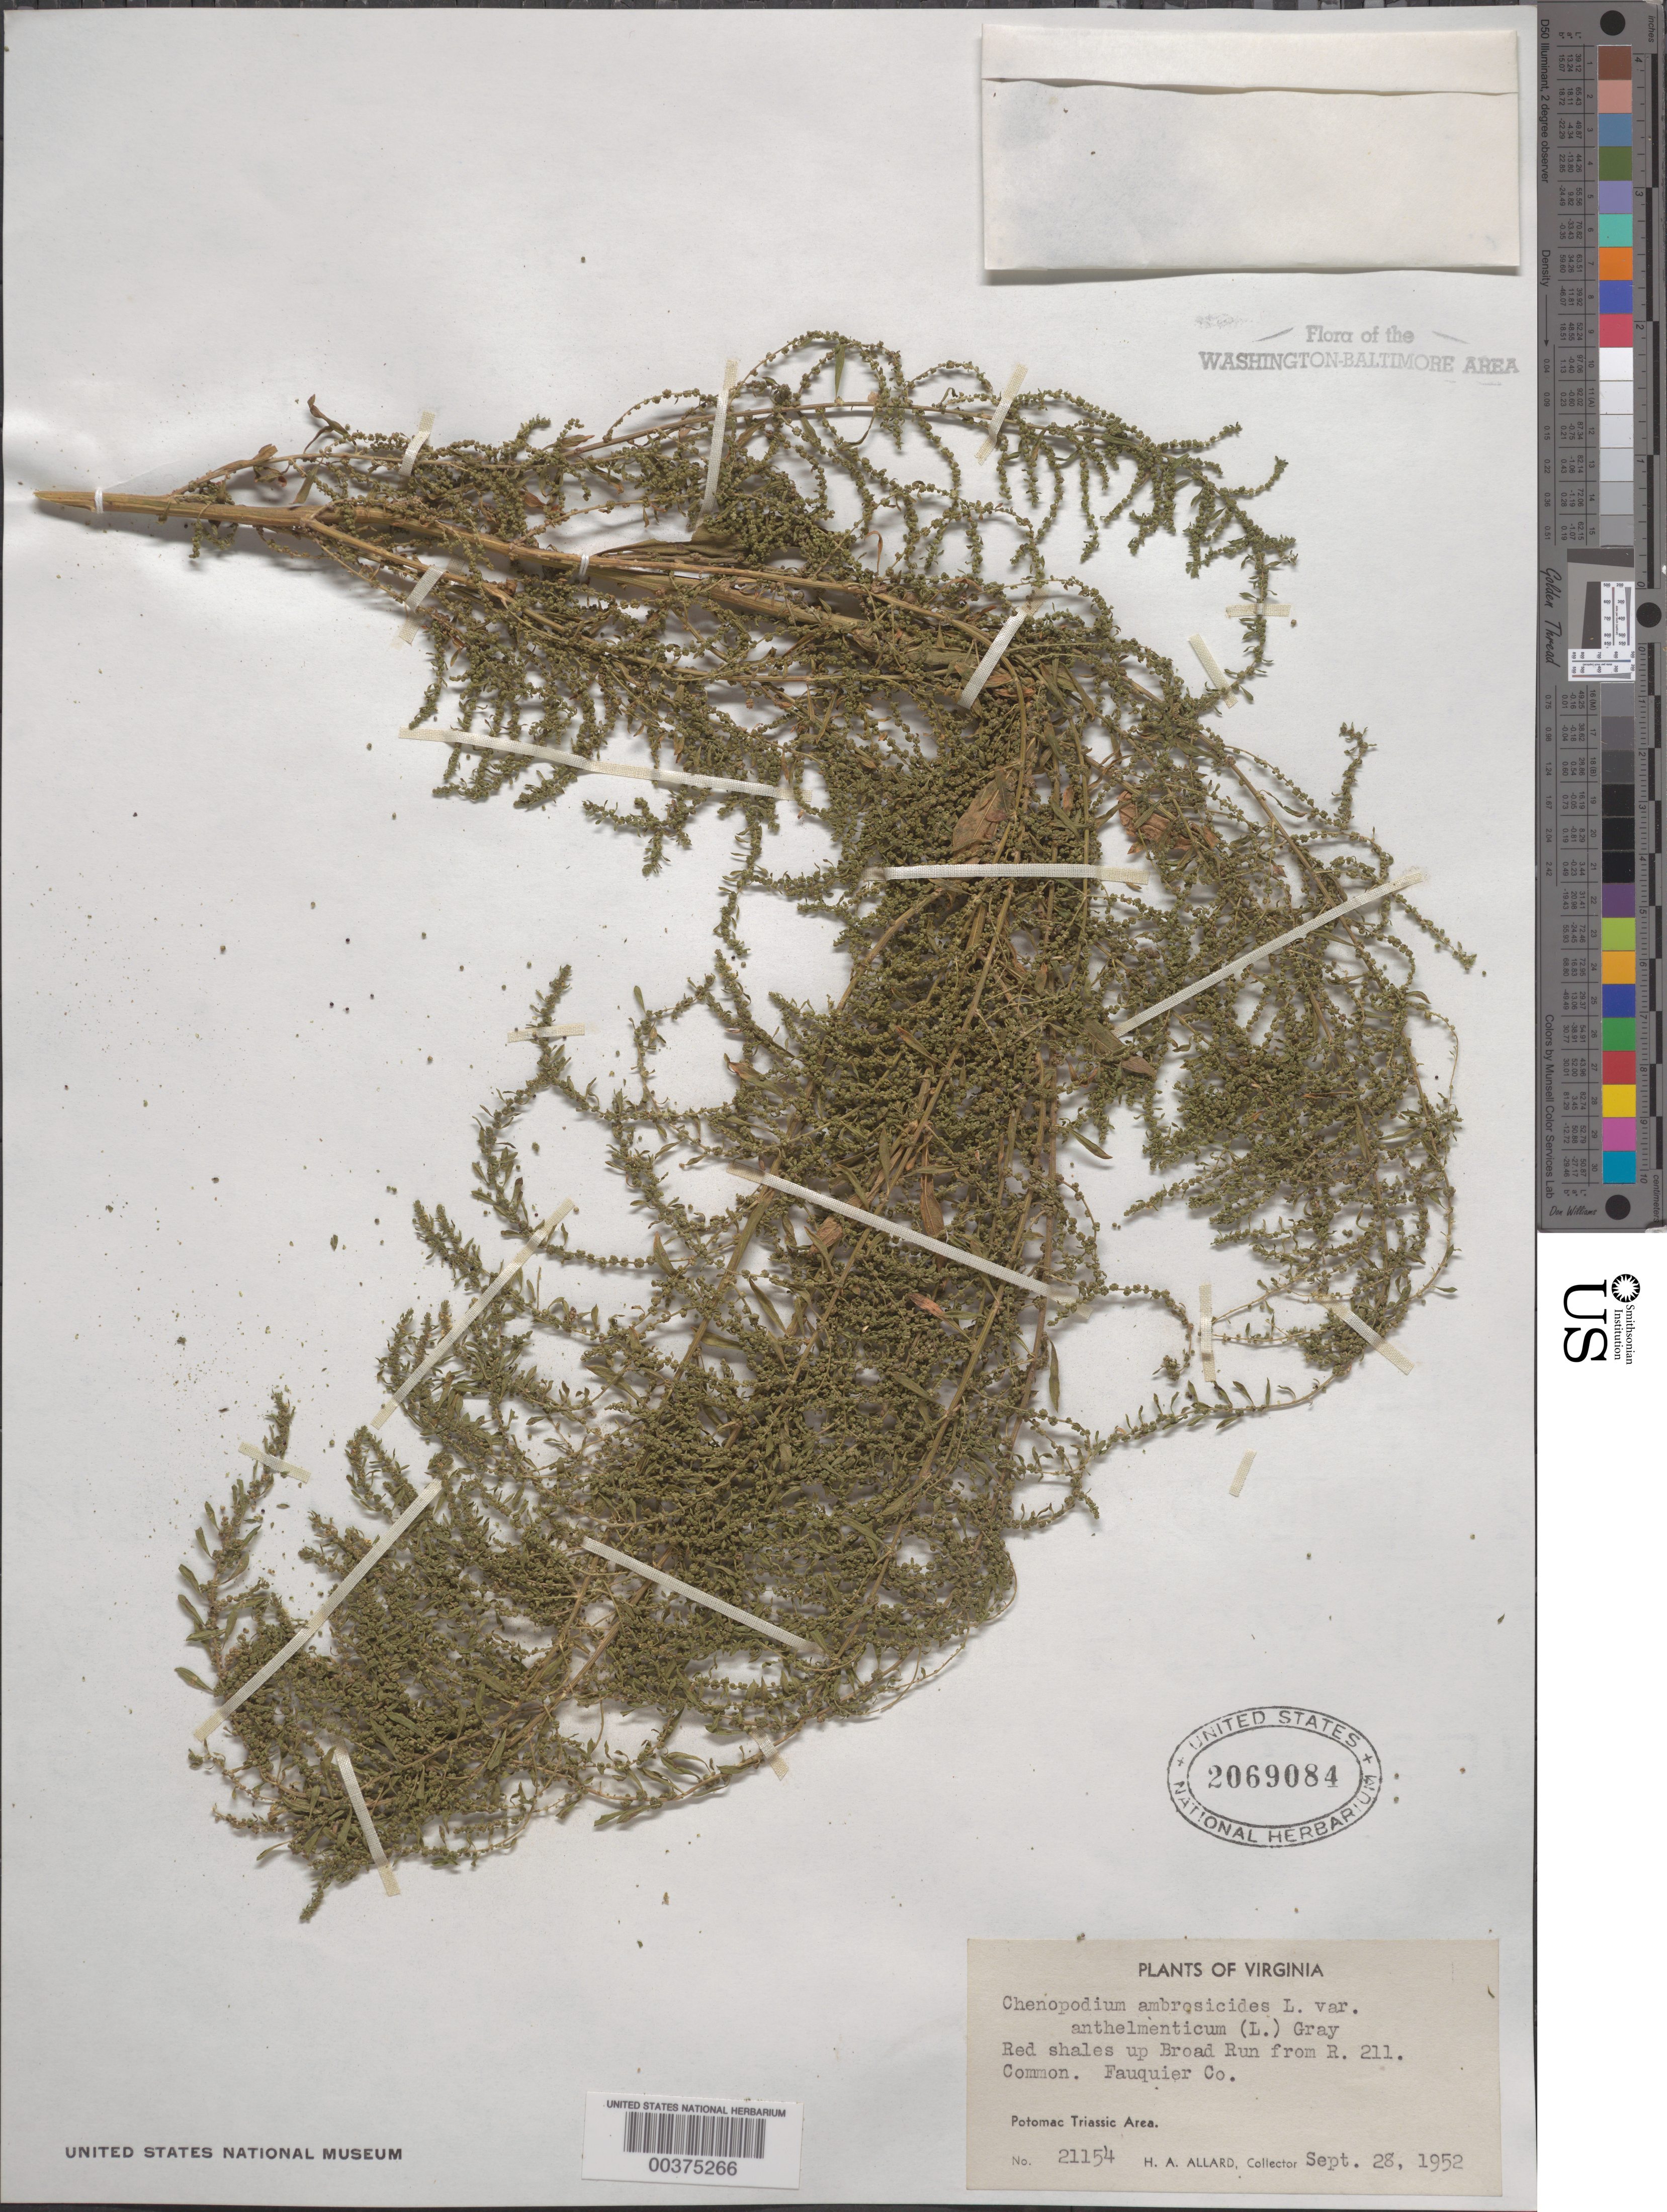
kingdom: Plantae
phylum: Tracheophyta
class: Magnoliopsida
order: Caryophyllales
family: Amaranthaceae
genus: Chenopodium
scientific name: Chenopodium ambrosioides var. anthelminticum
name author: (L.) A. Gray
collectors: H. A. Allard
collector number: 21154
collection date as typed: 28 Sep 1952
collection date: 1952-09-28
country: United States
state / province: Virginia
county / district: Fauquier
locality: Upstream from Route 211 on Broad Run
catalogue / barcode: US 2069084